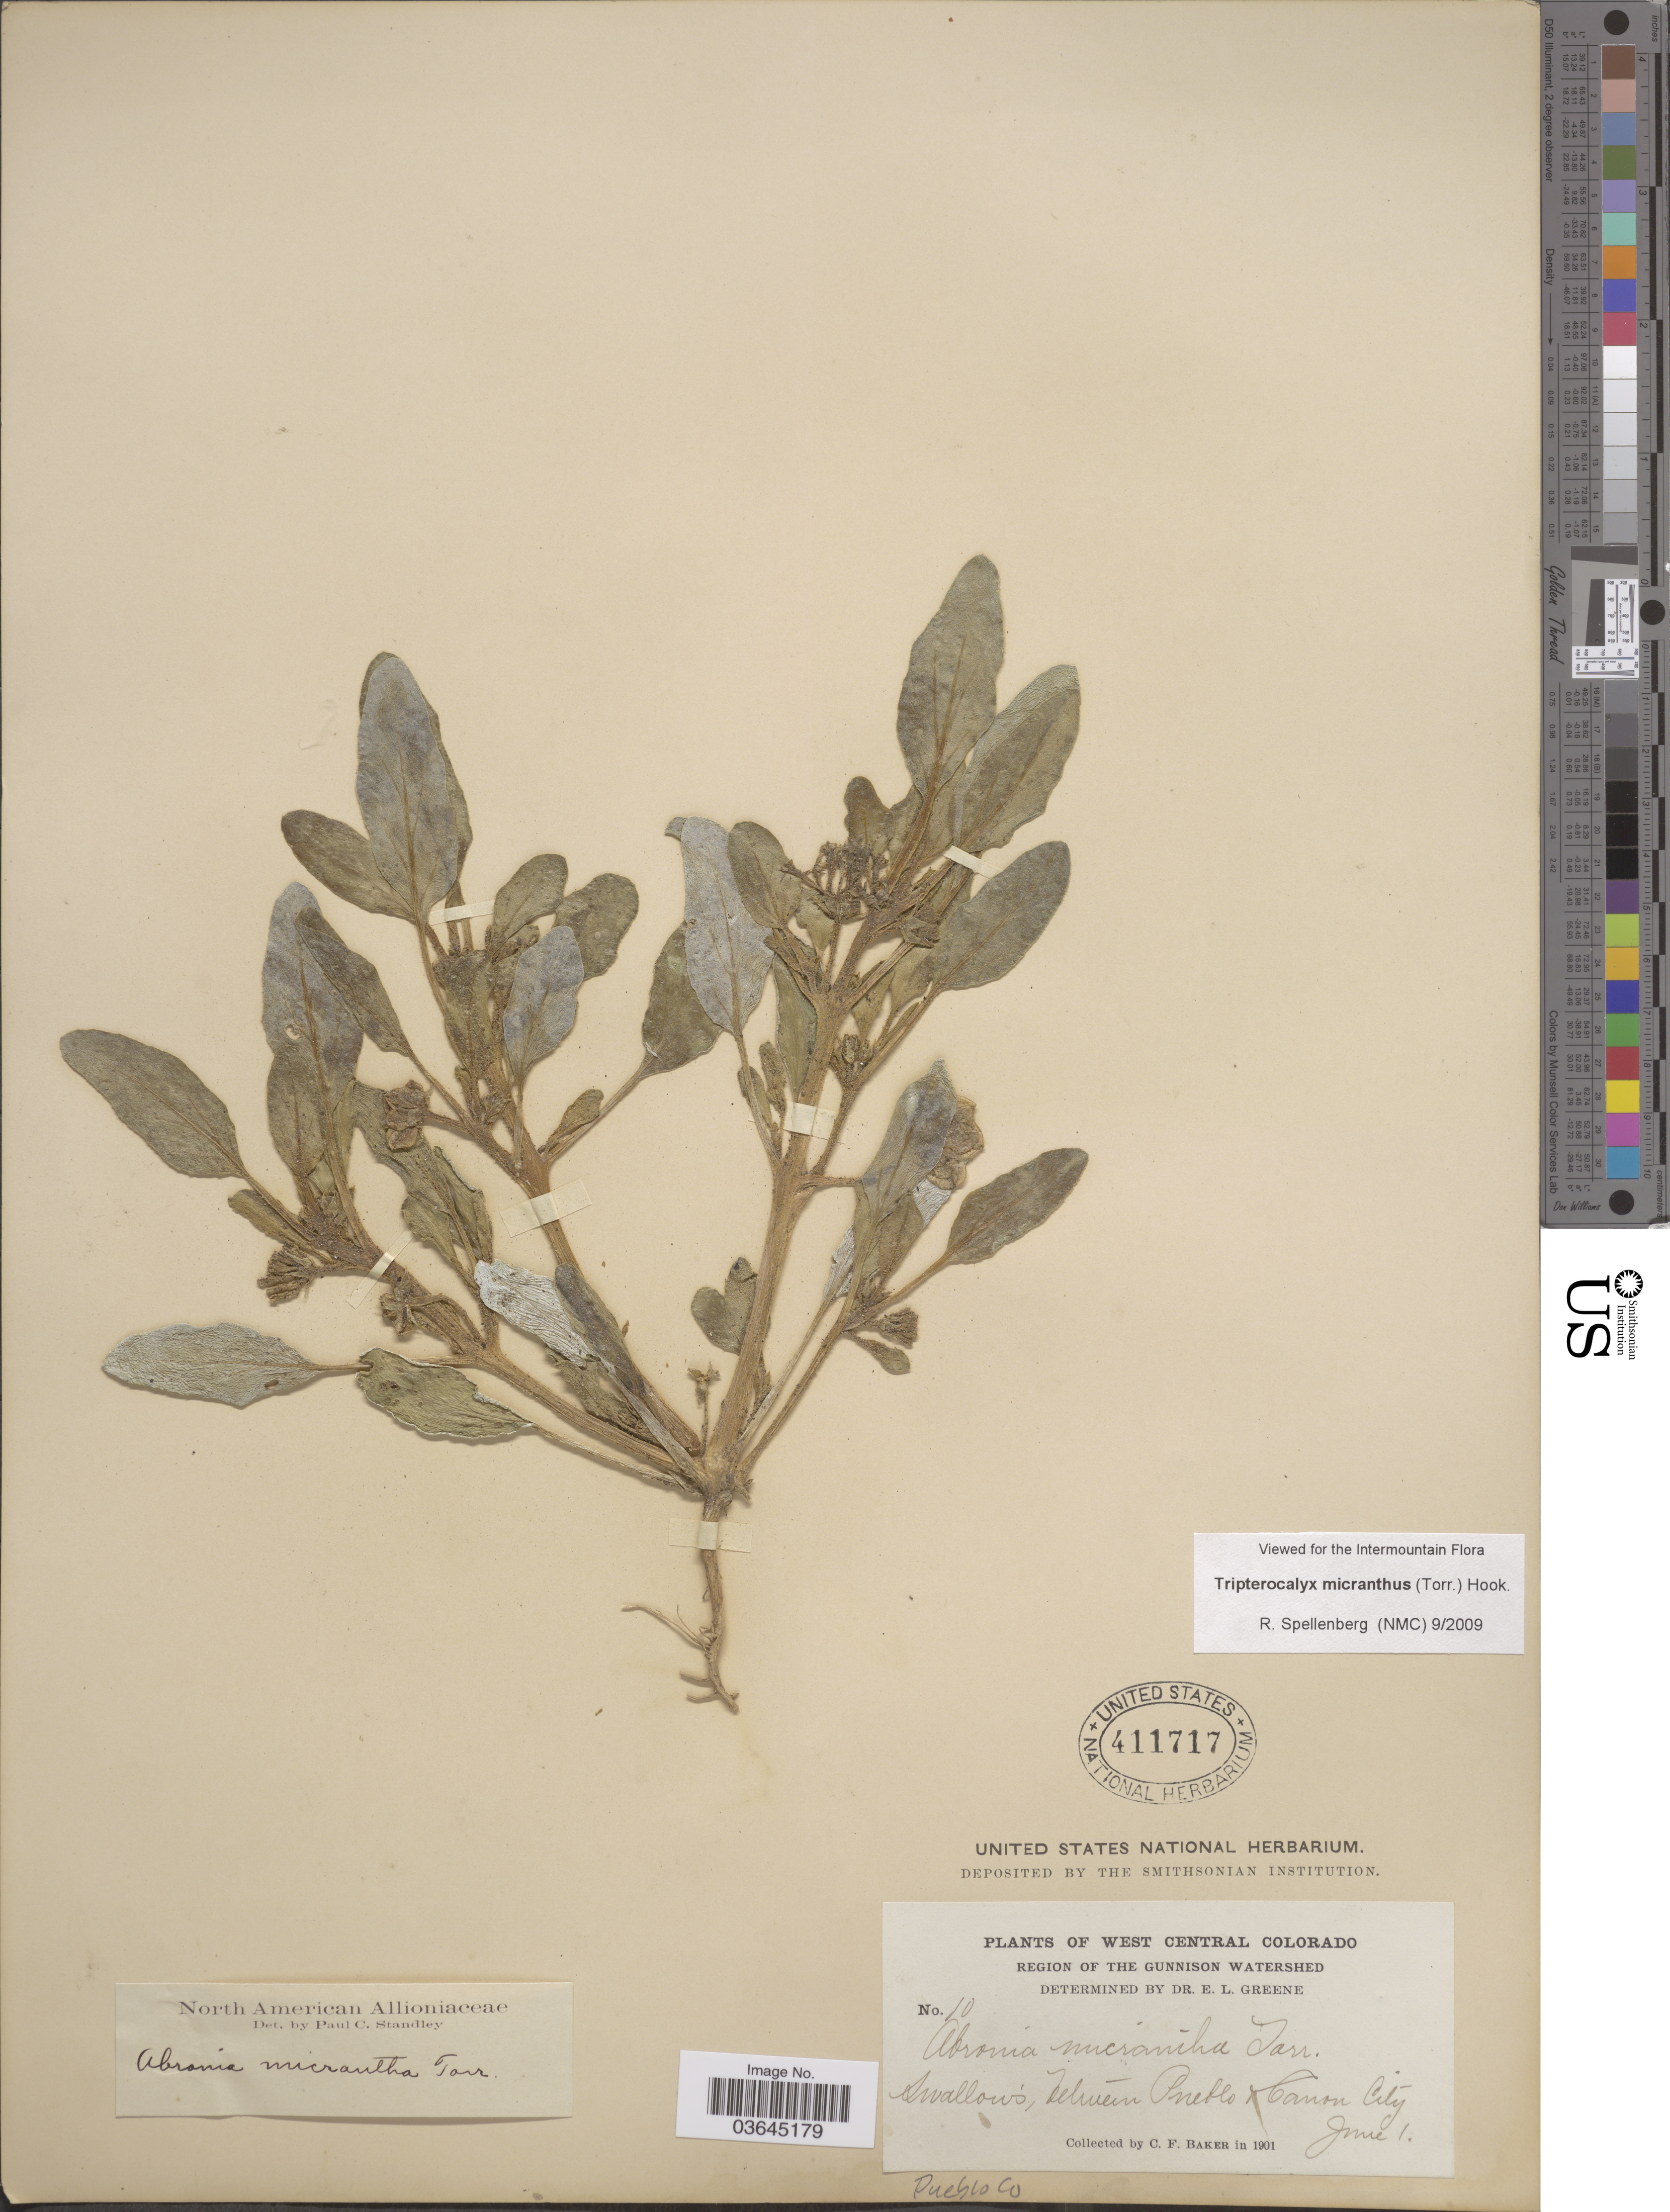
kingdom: Plantae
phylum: Tracheophyta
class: Magnoliopsida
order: Caryophyllales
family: Nyctaginaceae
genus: Tripterocalyx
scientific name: Tripterocalyx micranthus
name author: (Torr.) Hook.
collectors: C. F. Baker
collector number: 10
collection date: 1901-06-01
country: United States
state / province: Colorado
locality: West Central Colorado. Region of the Gunnison Watershed. Swallow's between Pueblo & Canon City. Pueblo Co.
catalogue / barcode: US 411717